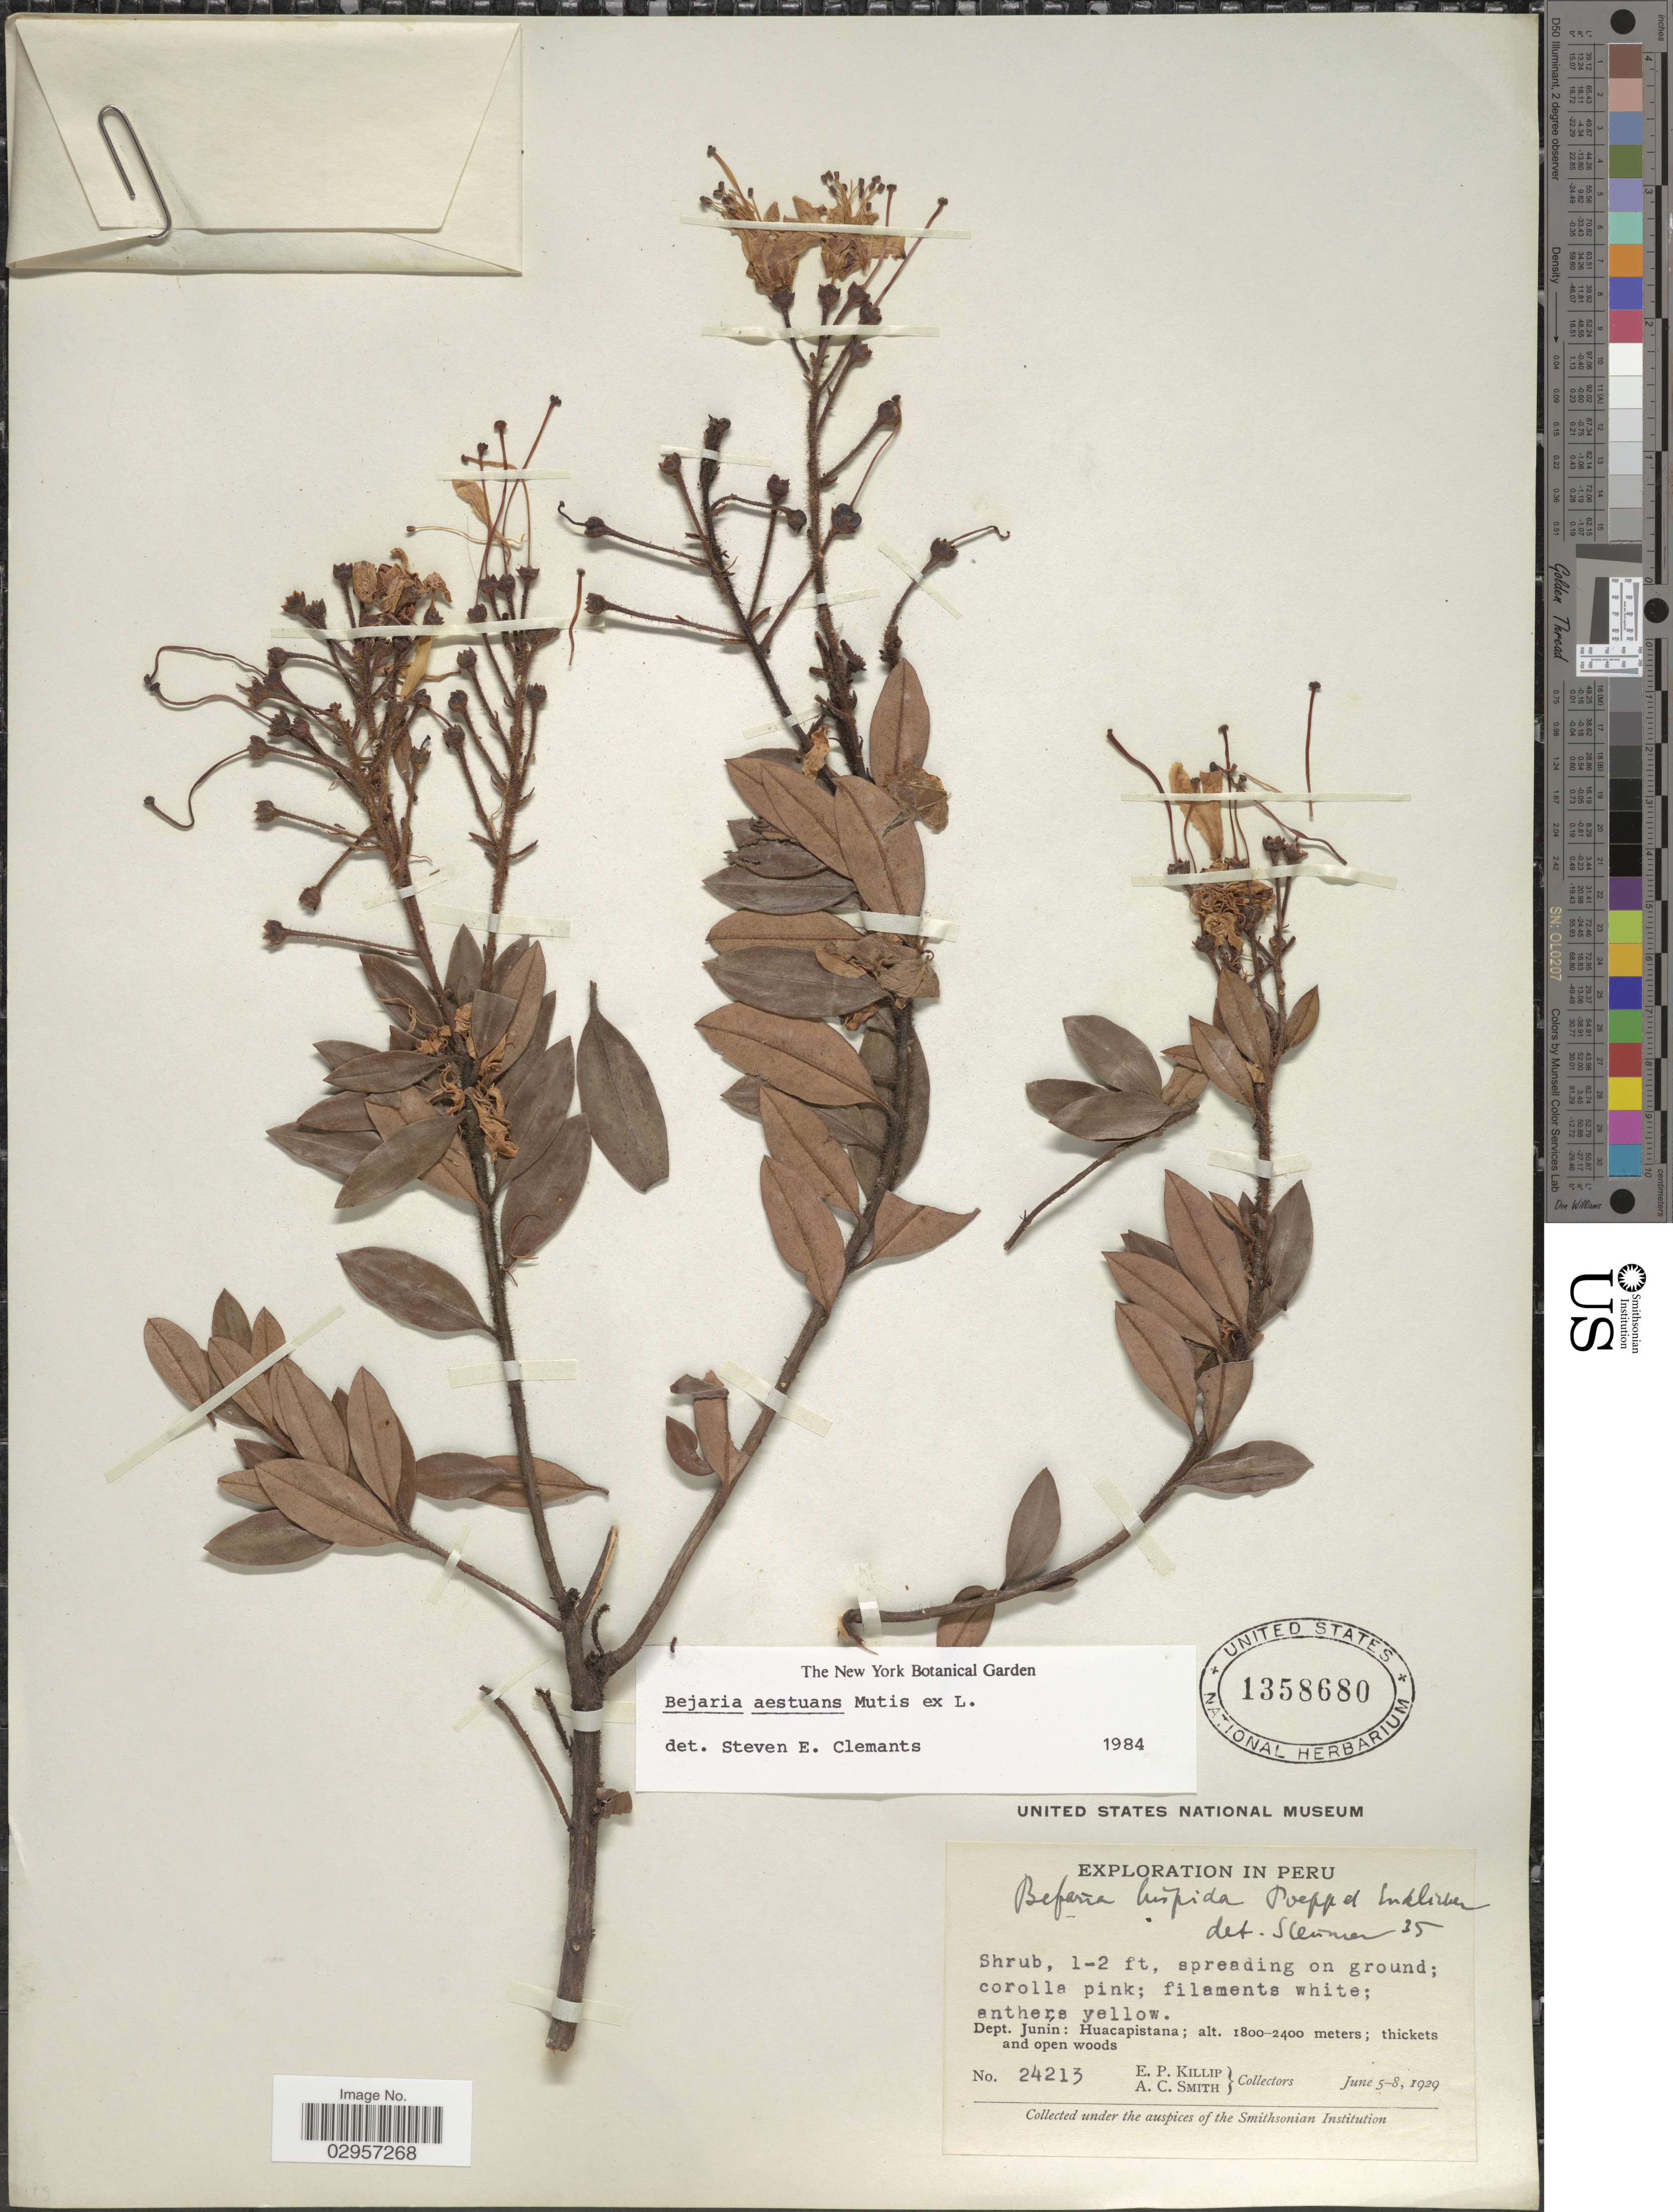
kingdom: Plantae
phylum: Tracheophyta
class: Magnoliopsida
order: Ericales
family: Ericaceae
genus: Befaria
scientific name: Befaria aestuans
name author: Mutis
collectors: E. P. Killip & A. C. Smith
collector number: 24213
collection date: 1929-06-05/1929-06-08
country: Peru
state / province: Junín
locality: Dept. Junín: Huacapistana.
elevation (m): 1800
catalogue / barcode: US 1358680